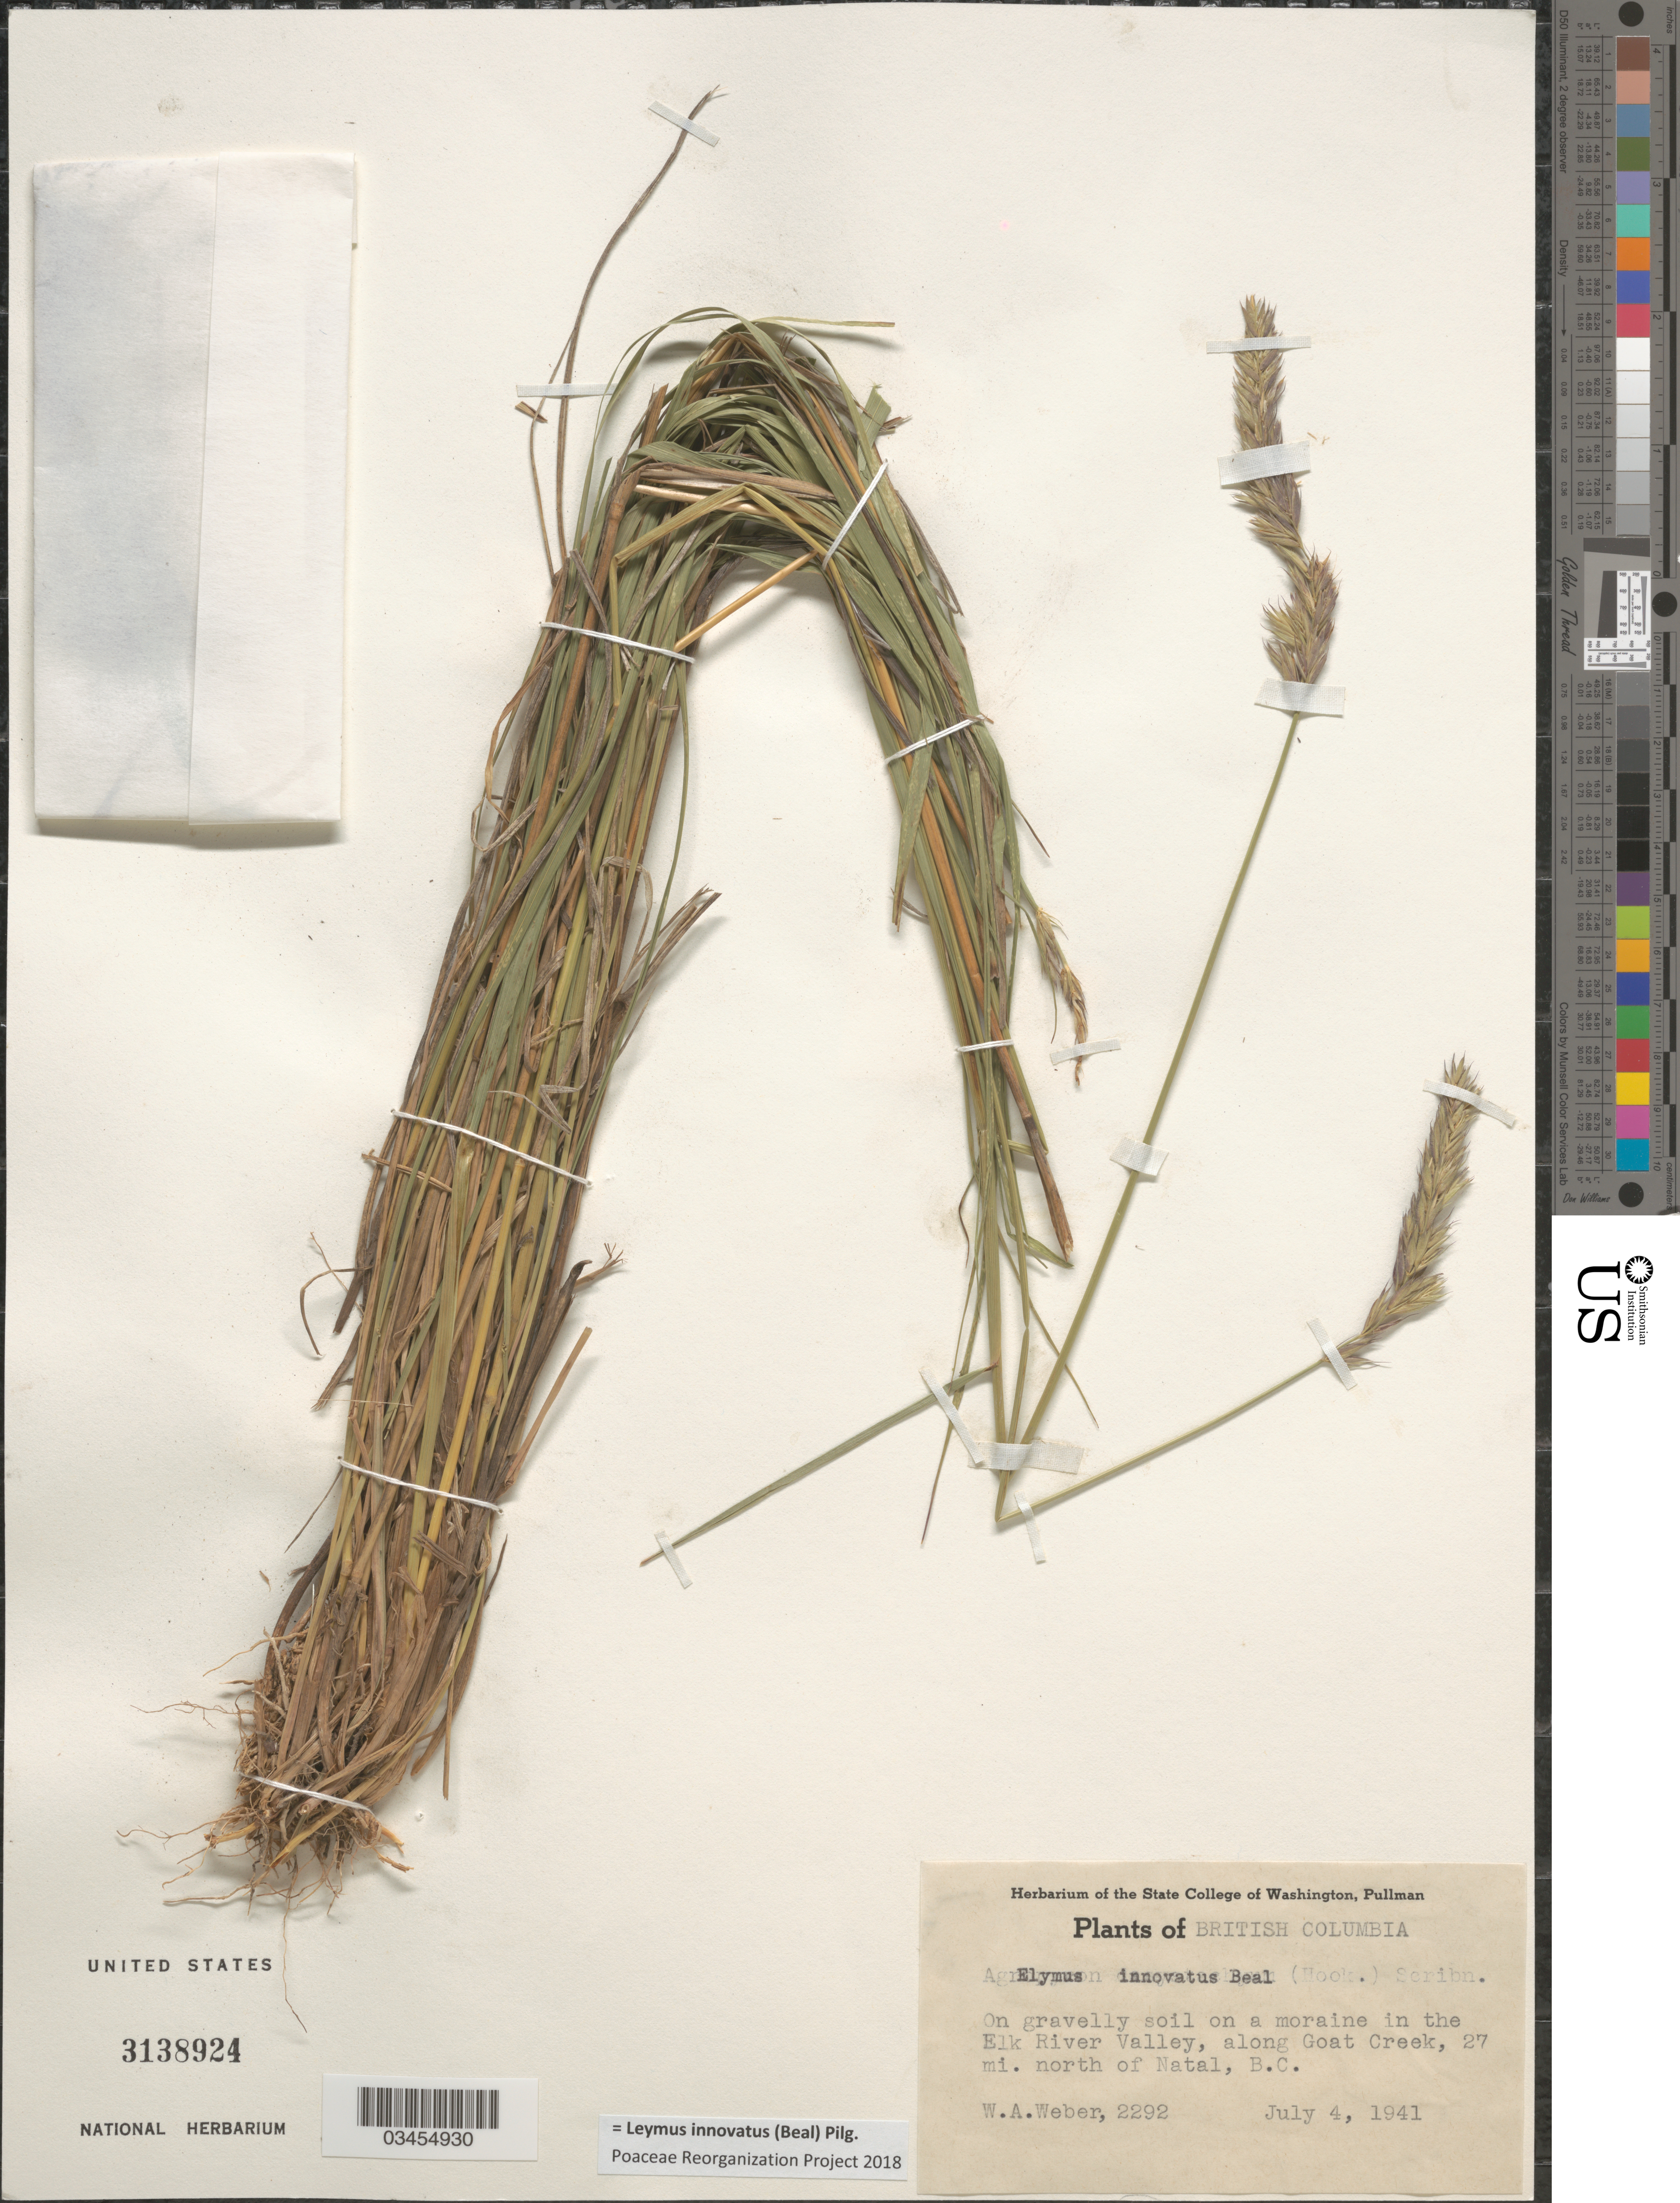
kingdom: Plantae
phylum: Tracheophyta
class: Liliopsida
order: Poales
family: Poaceae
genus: Leymus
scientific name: Leymus innovatus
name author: (W.J. Beal) Pilg.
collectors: W. A. Weber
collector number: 2292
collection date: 1941-07-04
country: Canada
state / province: British Columbia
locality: On gravelly soil on a moraine in the Elk River Valley, along Goat Creek, 27 mi. north of Natal.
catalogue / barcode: US 3138924